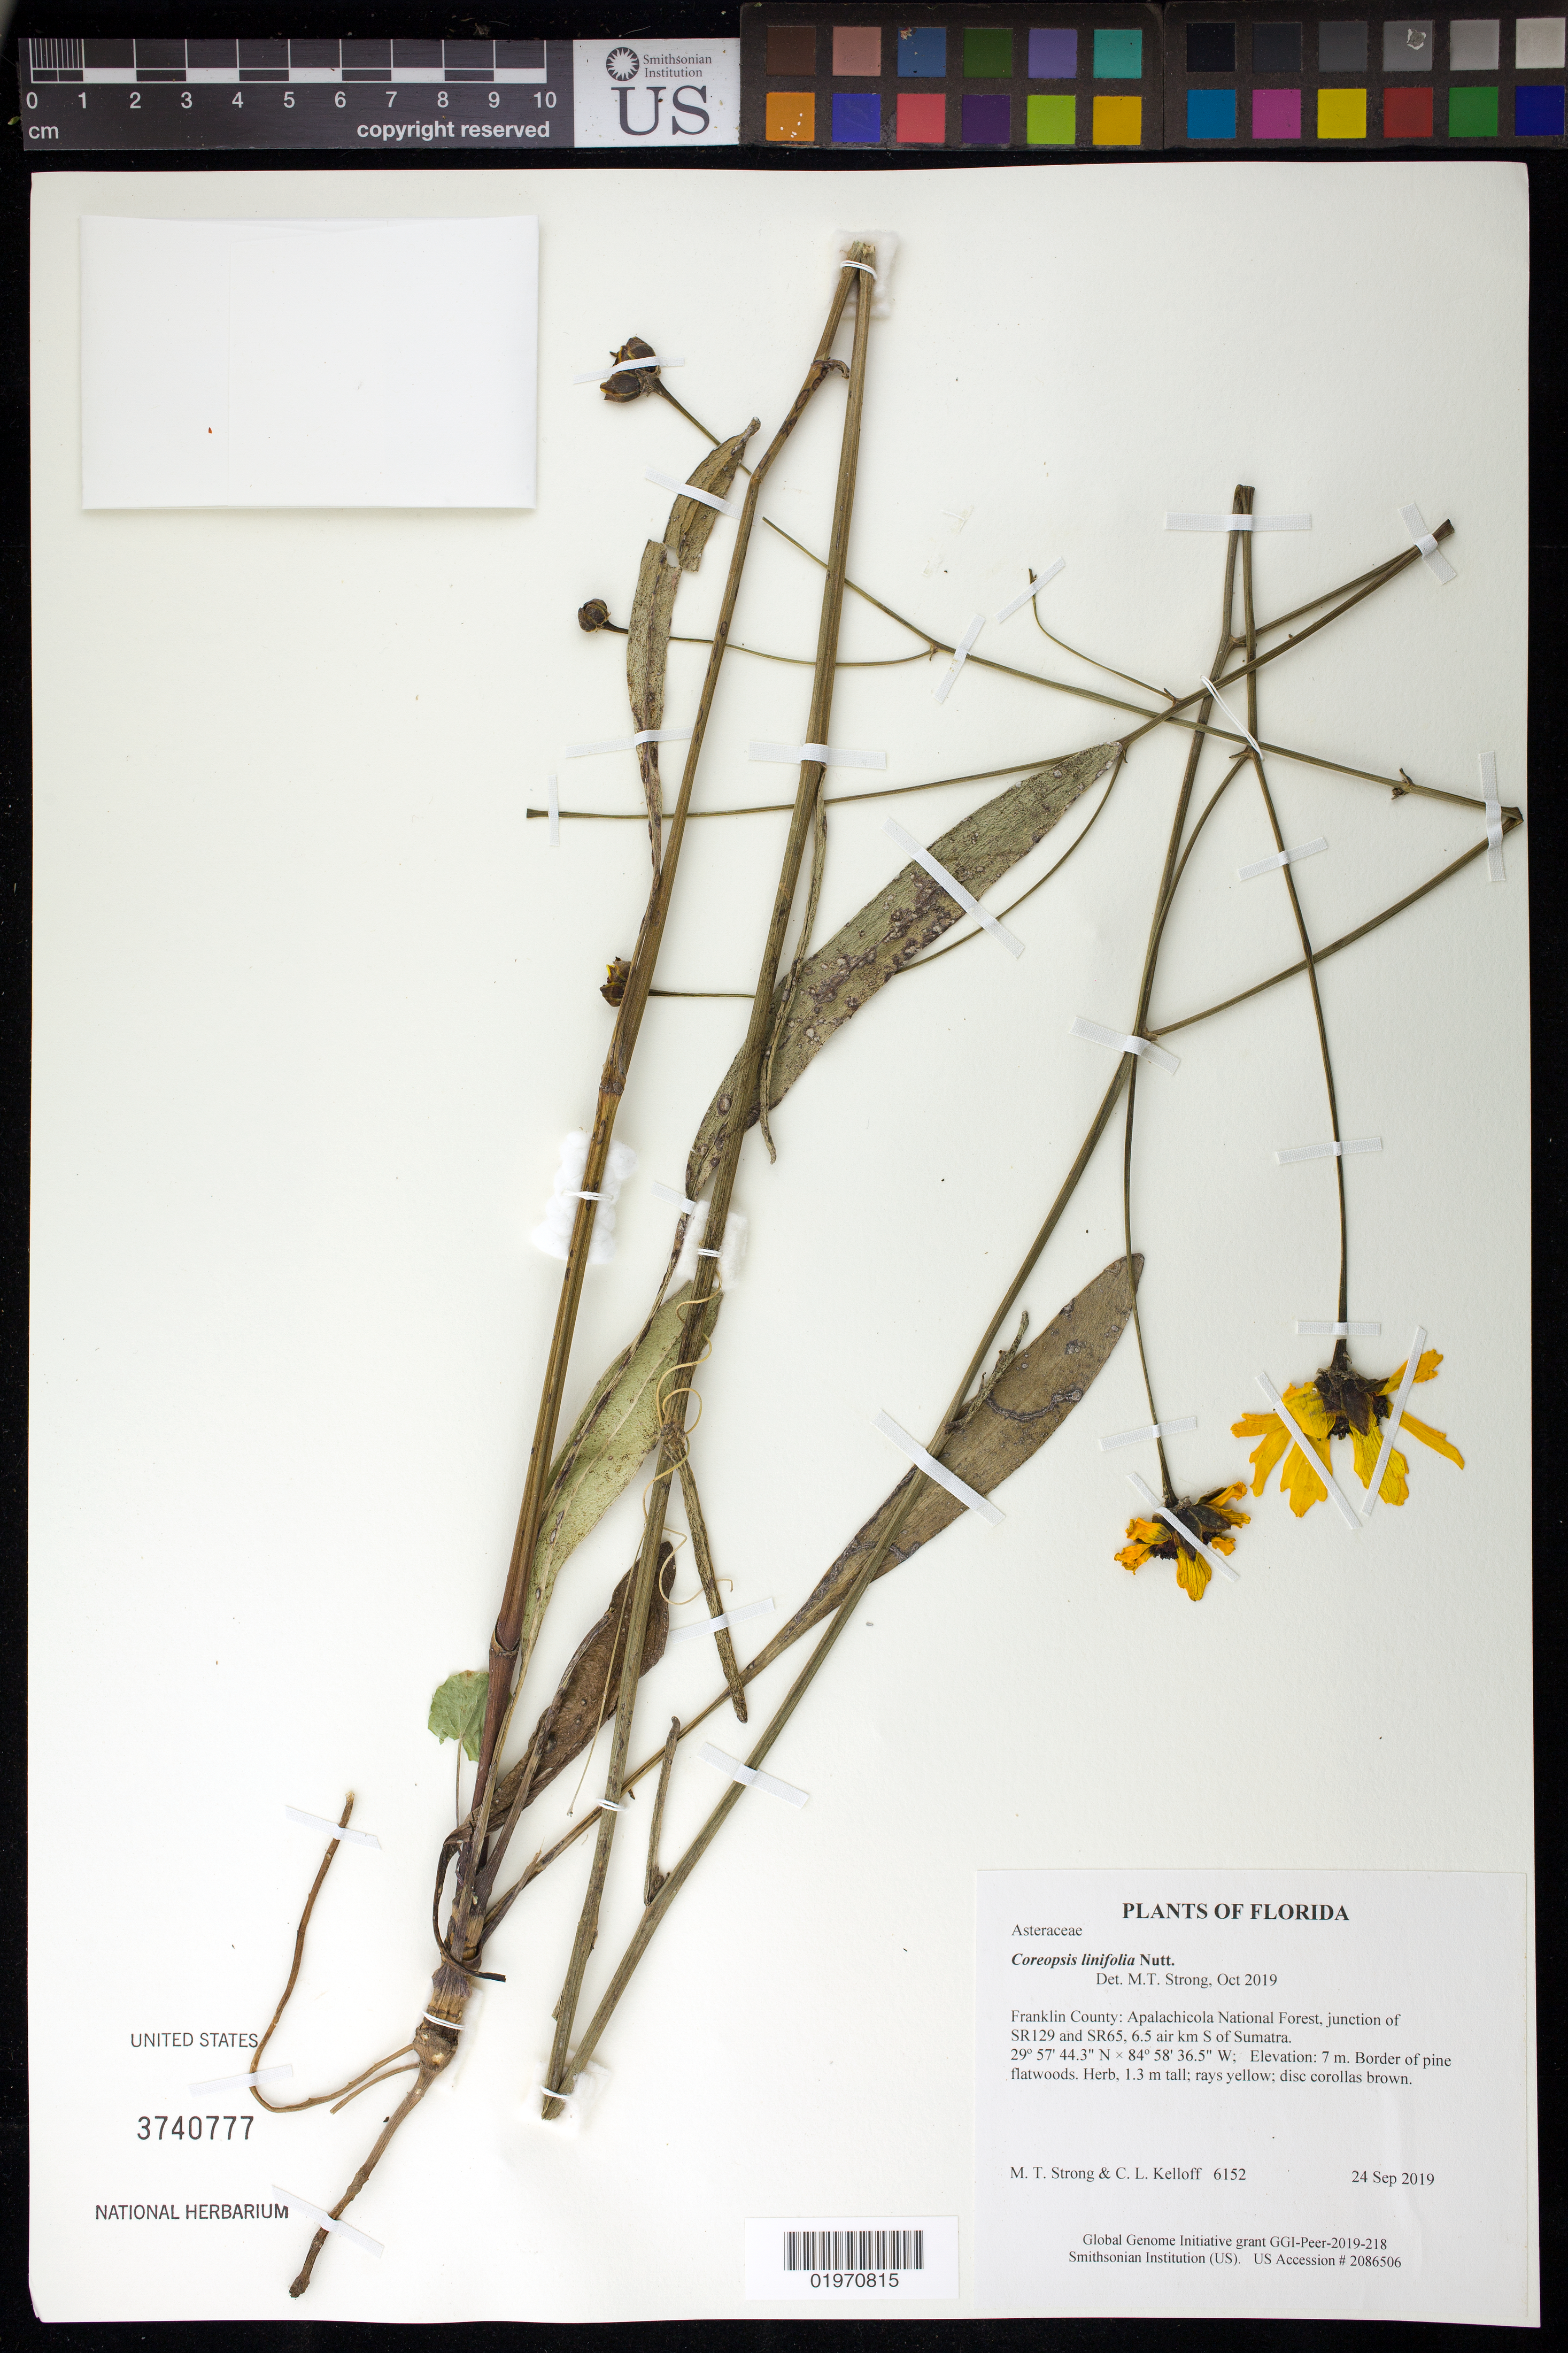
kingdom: Plantae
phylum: Tracheophyta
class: Magnoliopsida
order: Asterales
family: Asteraceae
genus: Coreopsis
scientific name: Coreopsis linifolia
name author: Nutt.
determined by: Strong, Mark T., (BOT), Smithsonian Institution - National Museum of Natural History (UNITED STATES)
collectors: M. T. Strong & C. L. Kelloff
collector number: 6152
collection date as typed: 24 Sep 2019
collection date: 2019-09-24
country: United States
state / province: Florida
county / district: Franklin County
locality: Apalachicola National Forest, junction of SR129 and SR65, 6.5 air km S of Sumatra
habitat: Border of pine flatwoods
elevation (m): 7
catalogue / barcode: US 3740777